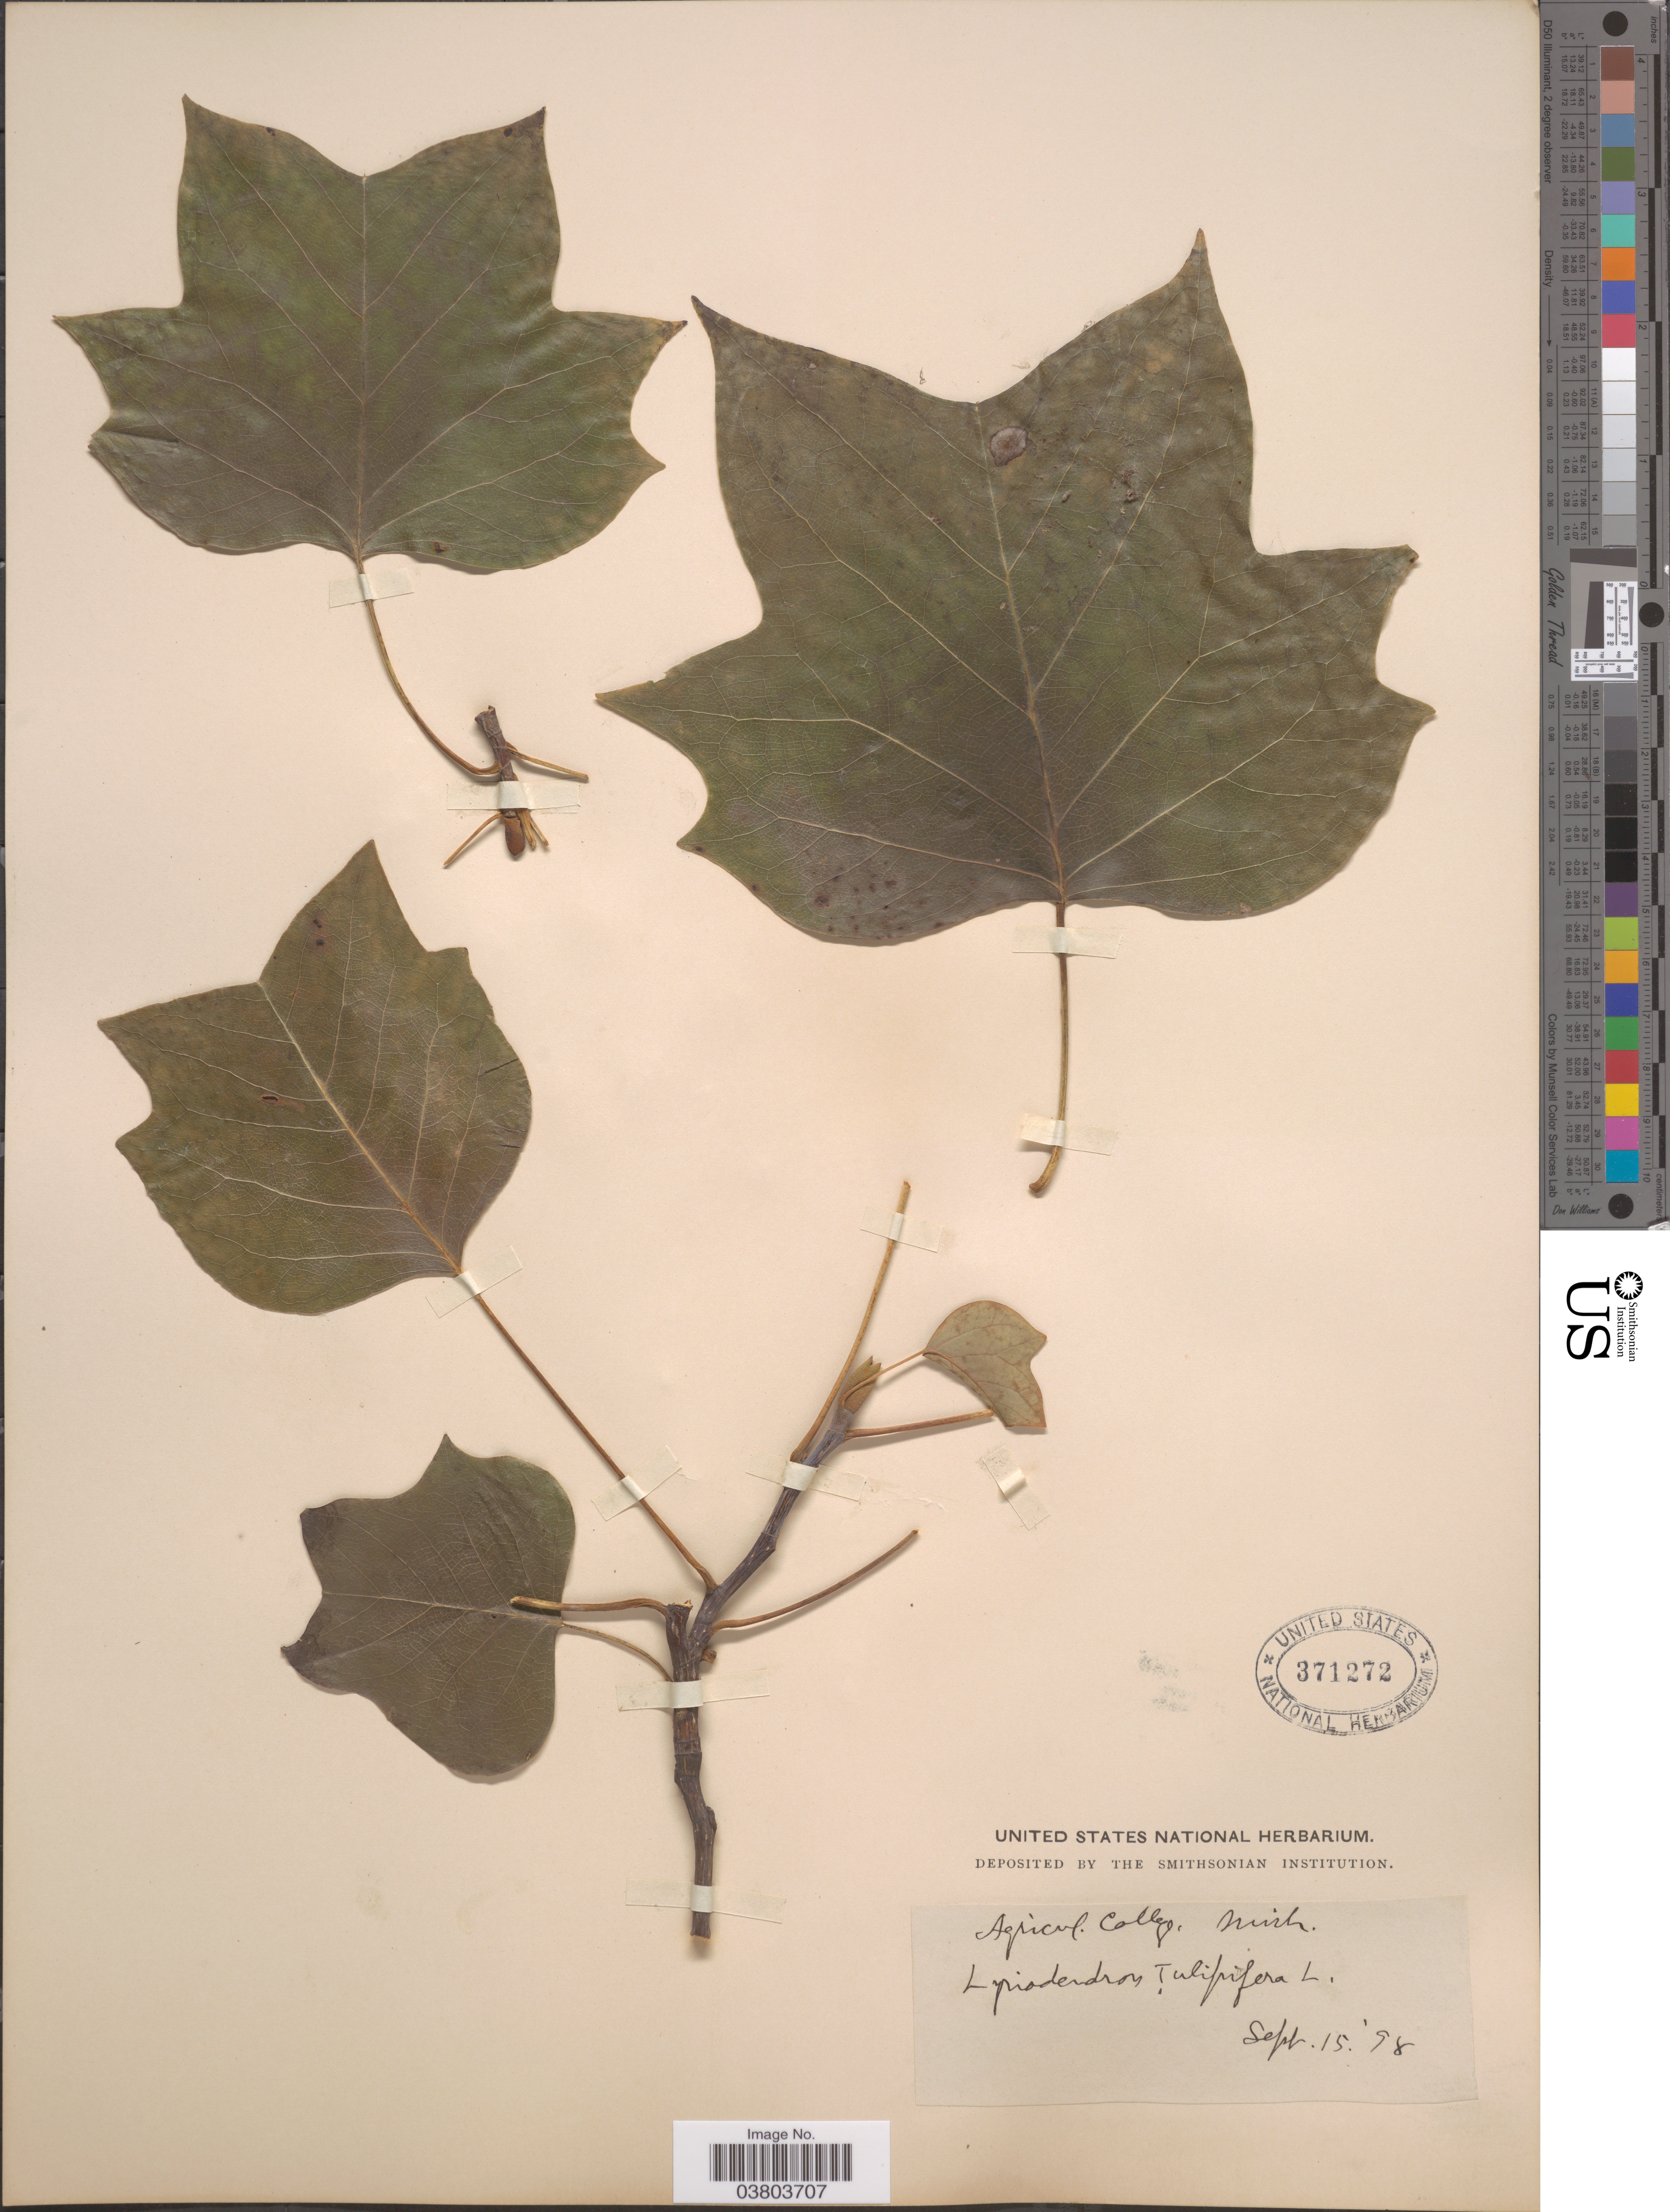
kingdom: Plantae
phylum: Tracheophyta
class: Magnoliopsida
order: Magnoliales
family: Magnoliaceae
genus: Liriodendron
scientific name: Liriodendron tulipifera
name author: L.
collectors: ex herb. United States National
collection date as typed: Transcribed d/m/y: 15/9/98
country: United States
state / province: Michigan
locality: Agricul. College.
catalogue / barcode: US 371272